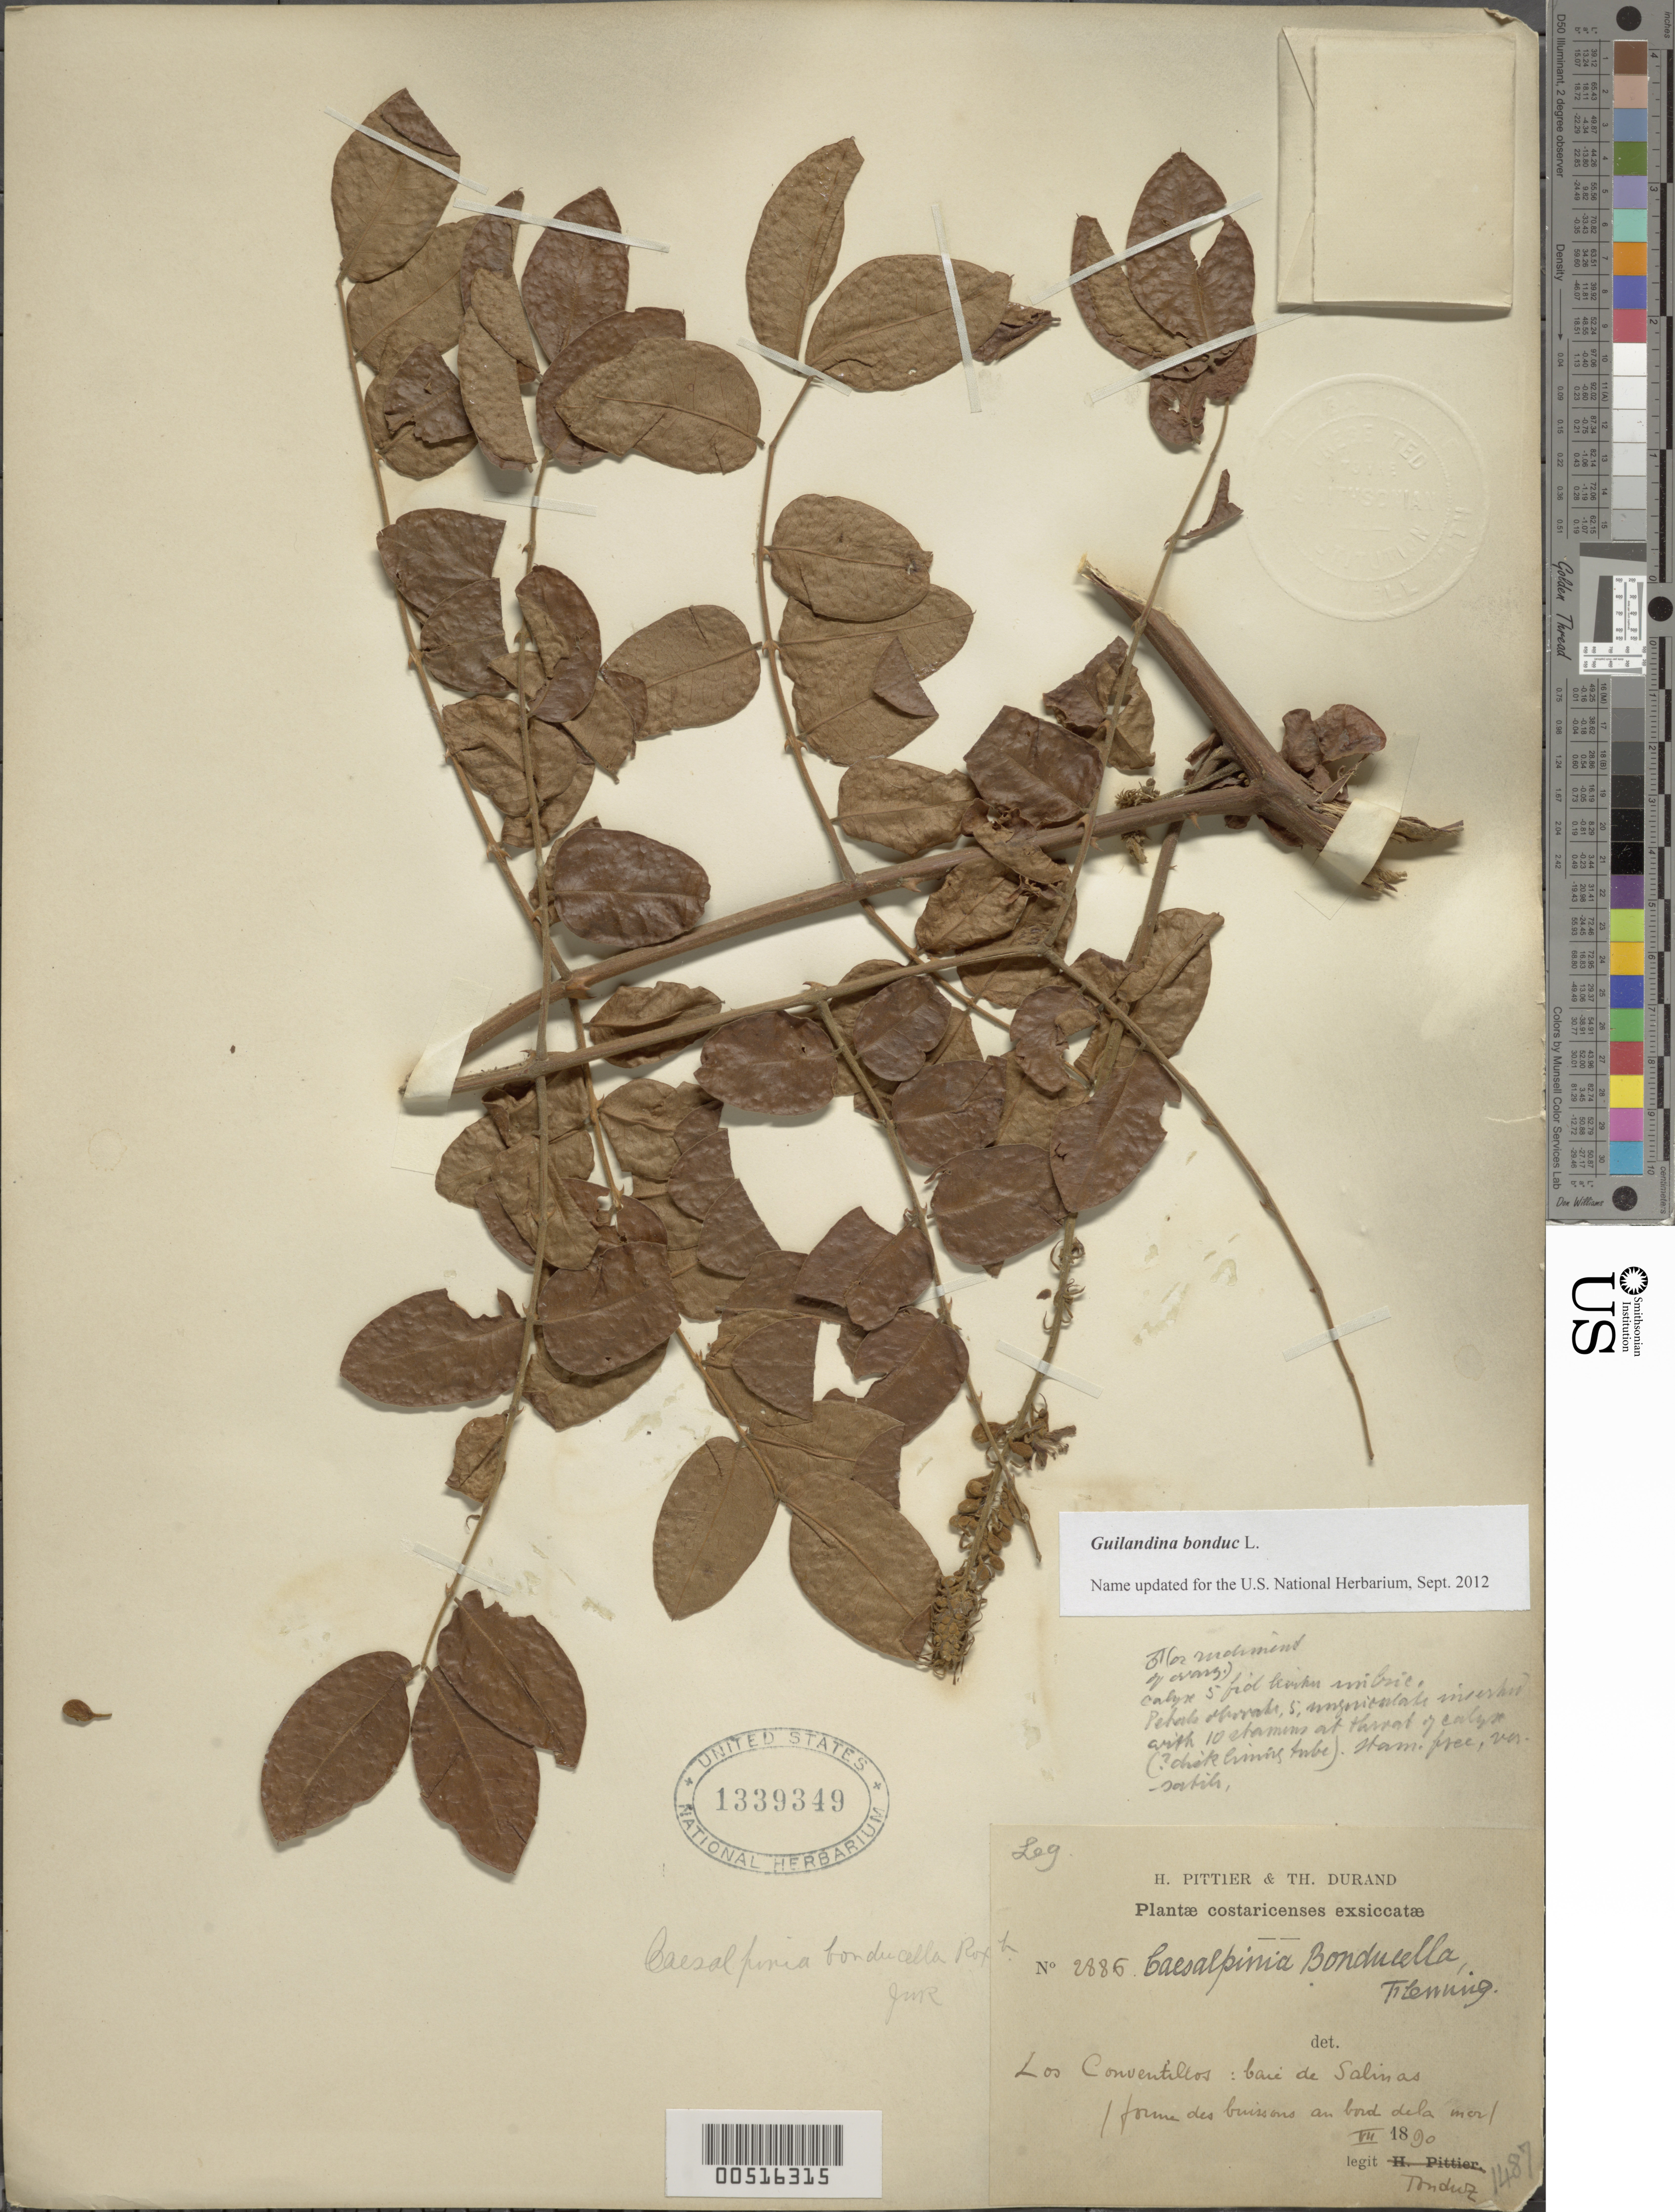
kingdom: Plantae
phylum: Tracheophyta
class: Magnoliopsida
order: Fabales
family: Fabaceae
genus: Guilandina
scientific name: Guilandina bonduc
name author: L.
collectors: A. Tonduz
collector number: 2886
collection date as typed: Jul 1890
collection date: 1890-07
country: Costa Rica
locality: Salinas, los Conventiltos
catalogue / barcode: US 1339349